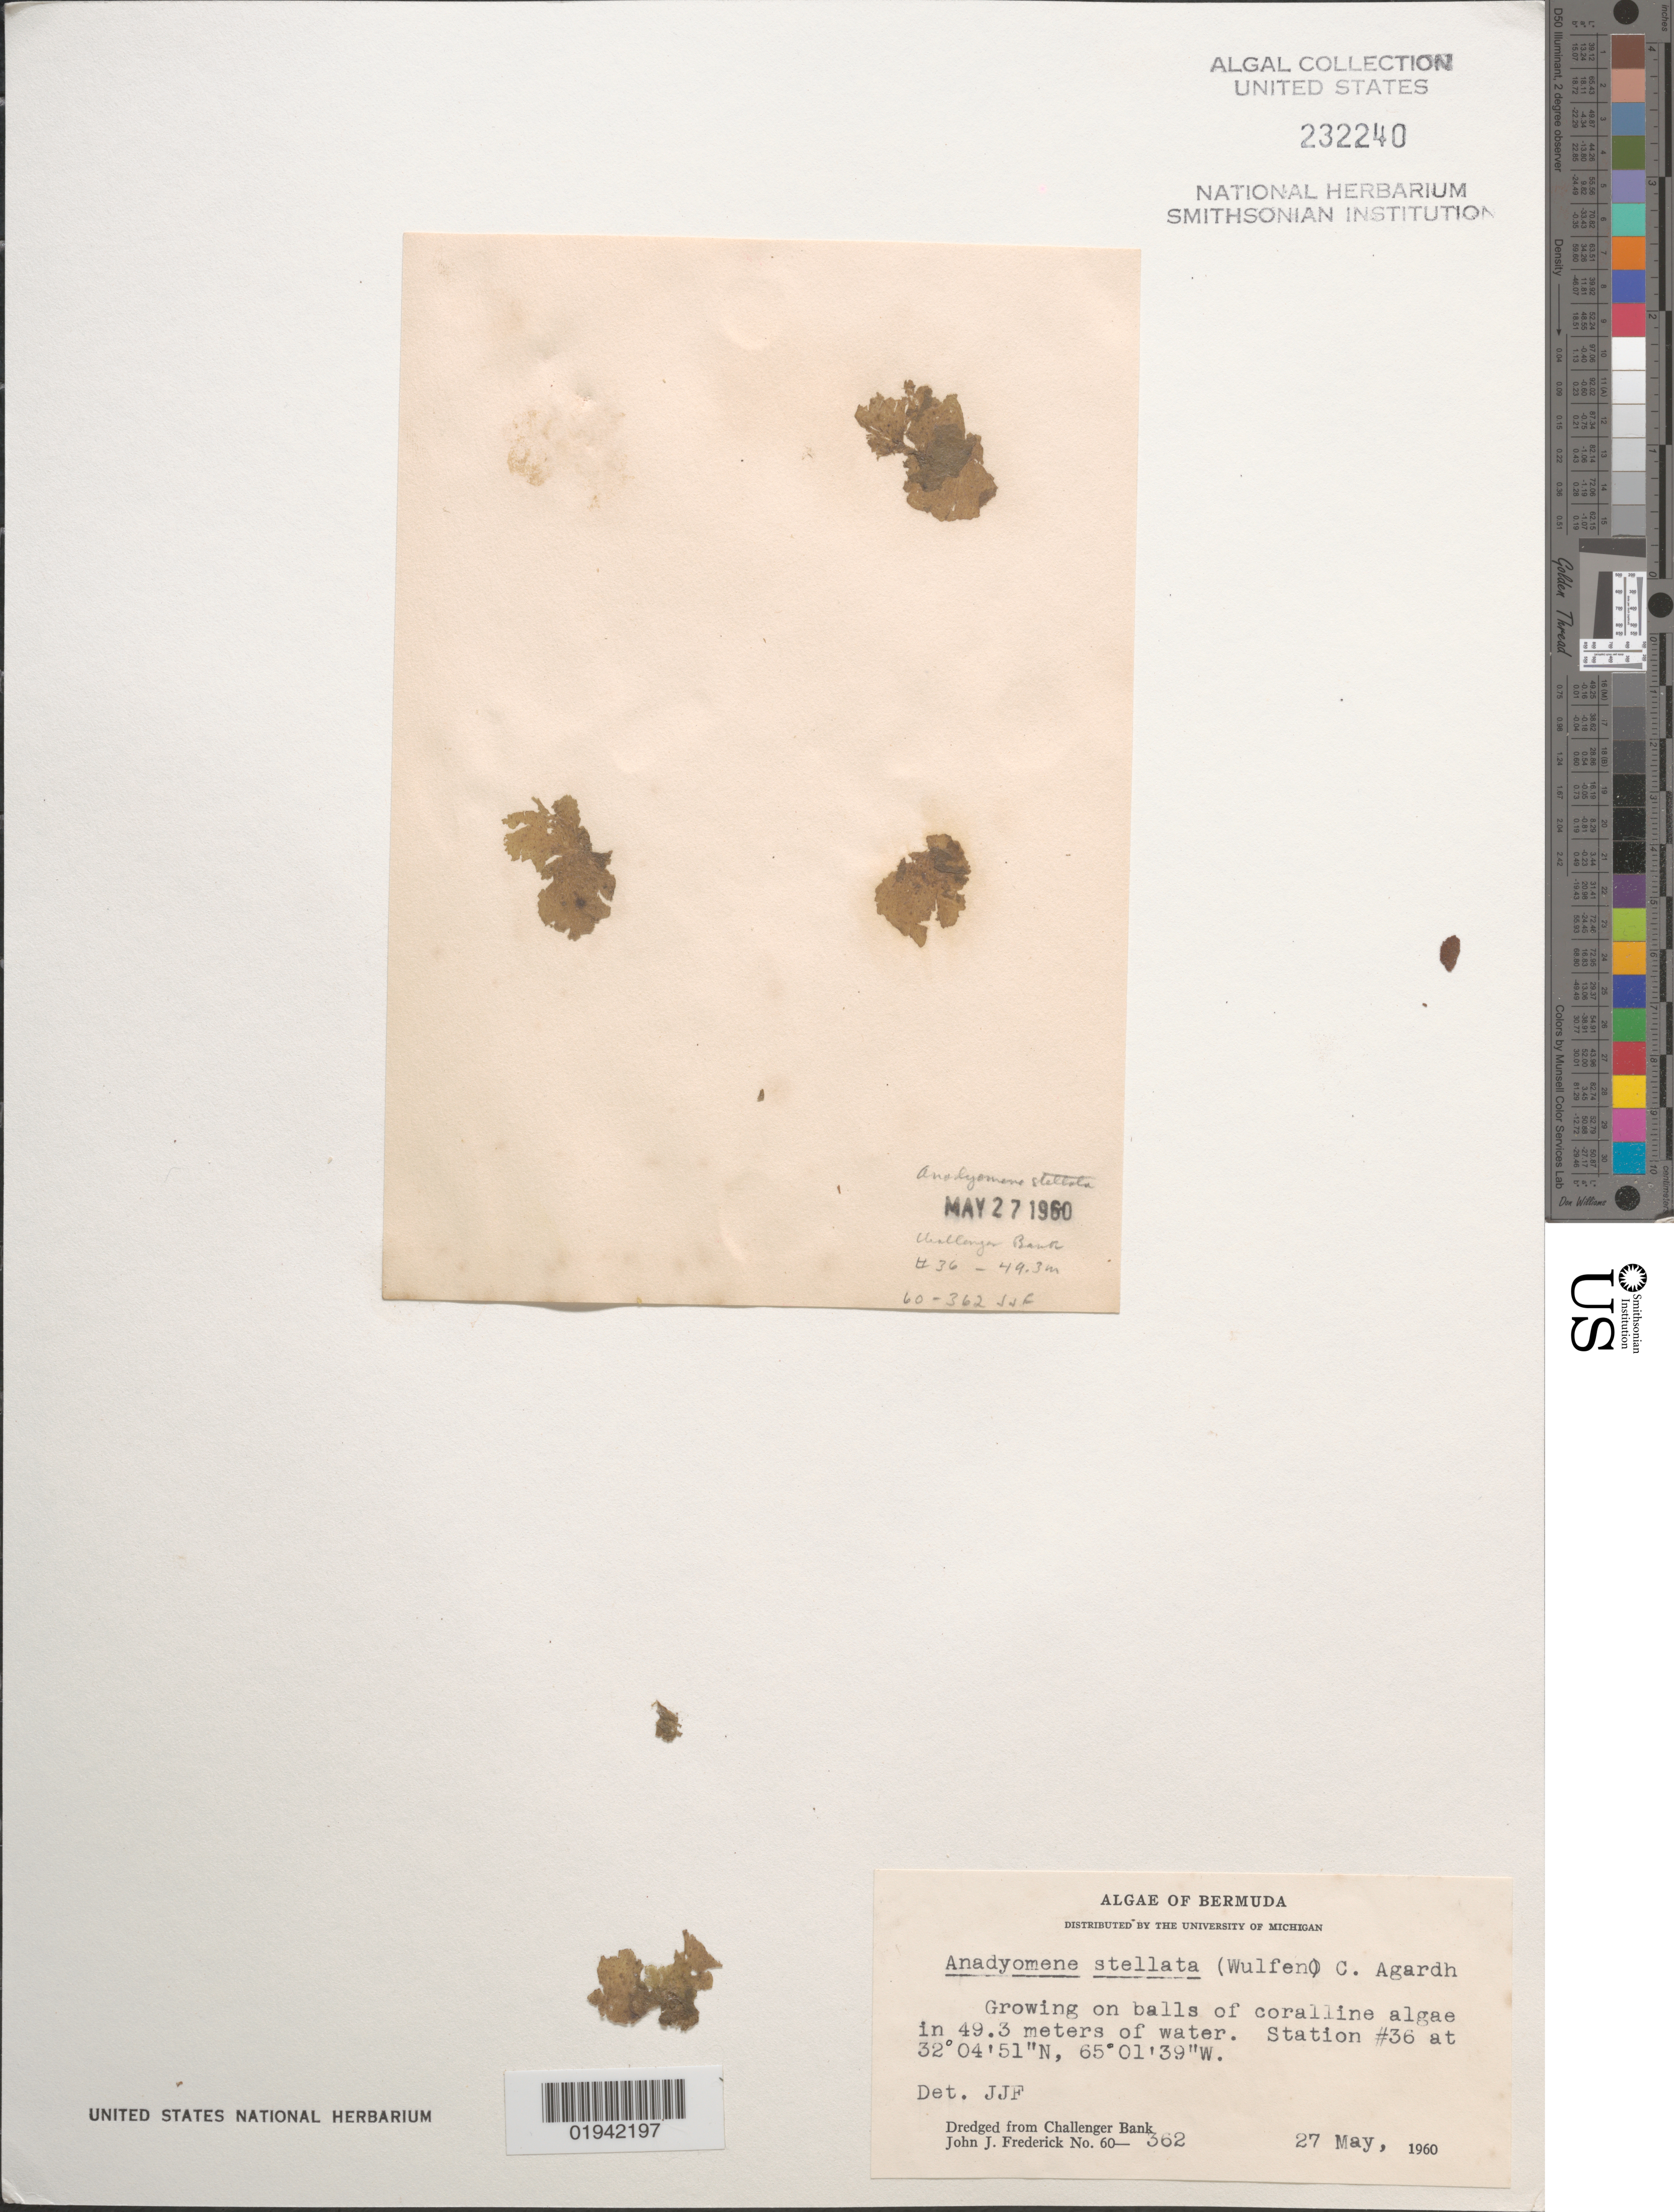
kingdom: Plantae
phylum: Chlorophyta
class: Ulvophyceae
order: Cladophorales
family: Anadyomenaceae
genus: Anadyomene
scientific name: Anadyomene stellata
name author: (Wulfen) C. Agardh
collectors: J. Frederick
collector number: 60-362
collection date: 1960-05-27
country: Bermuda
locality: Station #36. Dredged from Challenger Bank.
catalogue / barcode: US 232240